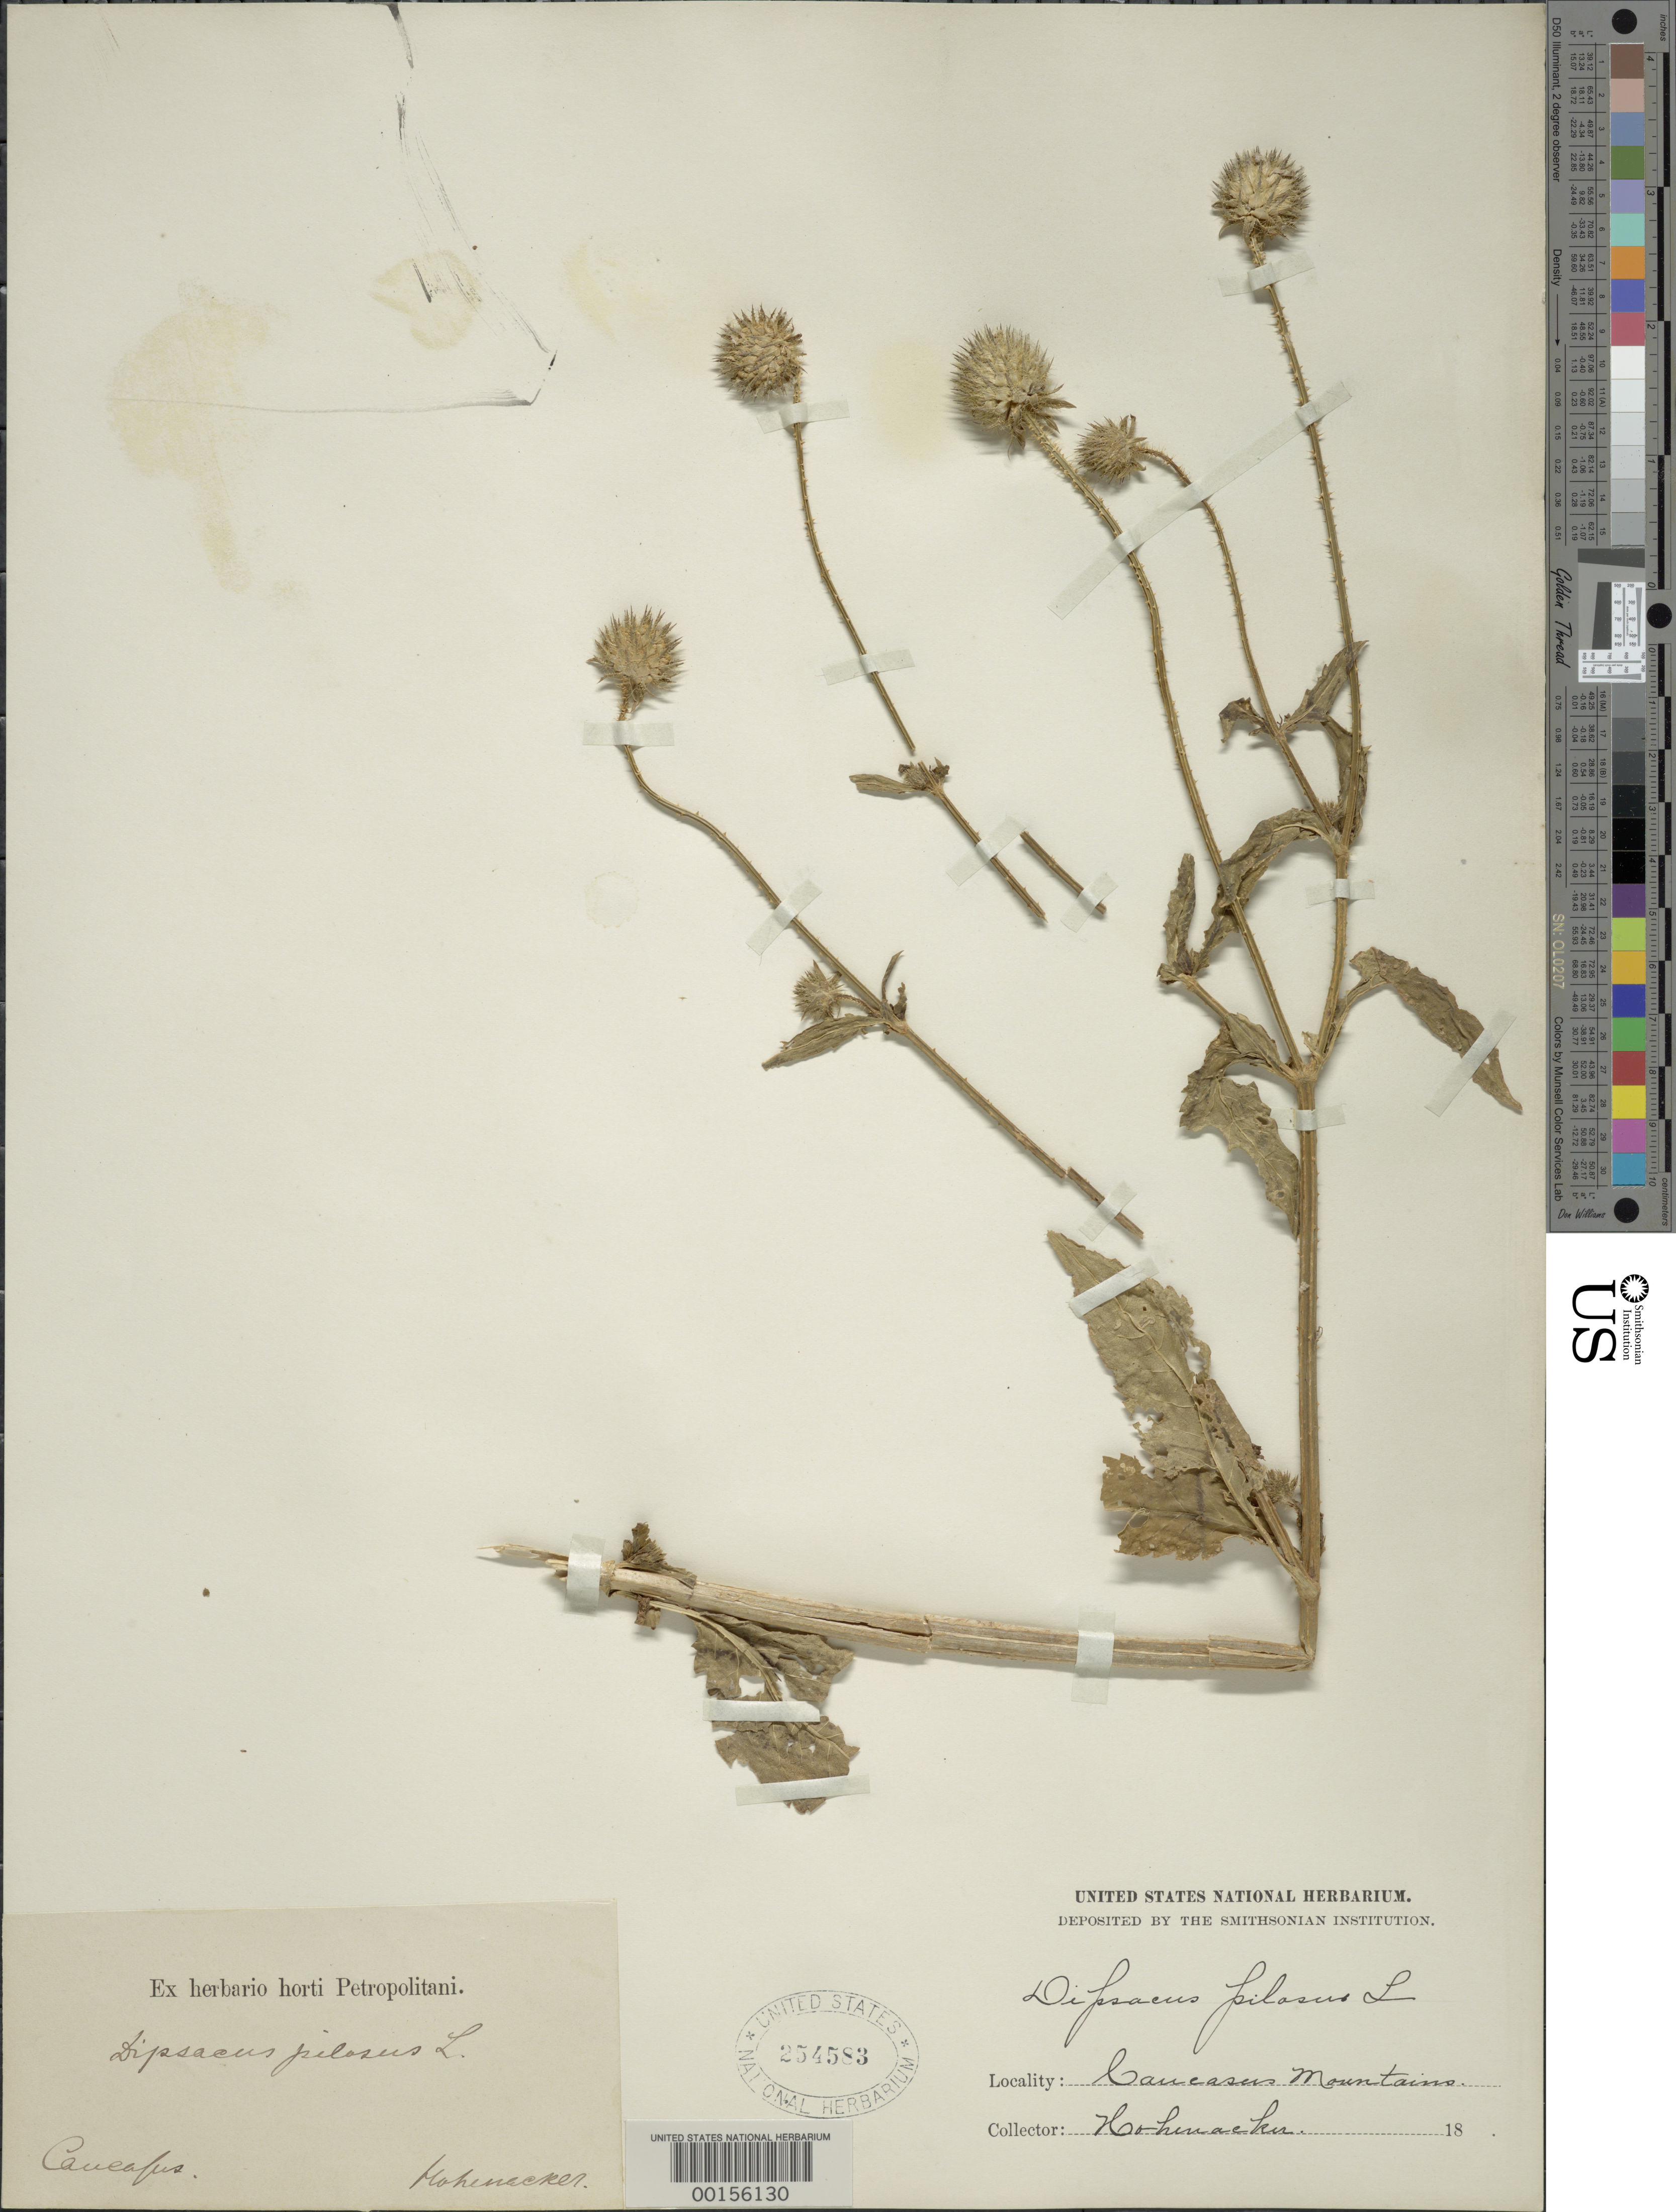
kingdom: Plantae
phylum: Tracheophyta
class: Magnoliopsida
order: Dipsacales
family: Caprifoliaceae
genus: Dipsacus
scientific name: Dipsacus pilosus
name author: L.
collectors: R. F. Hohenacker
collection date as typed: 18--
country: France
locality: Caucasus Mountains ?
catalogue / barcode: US 254583